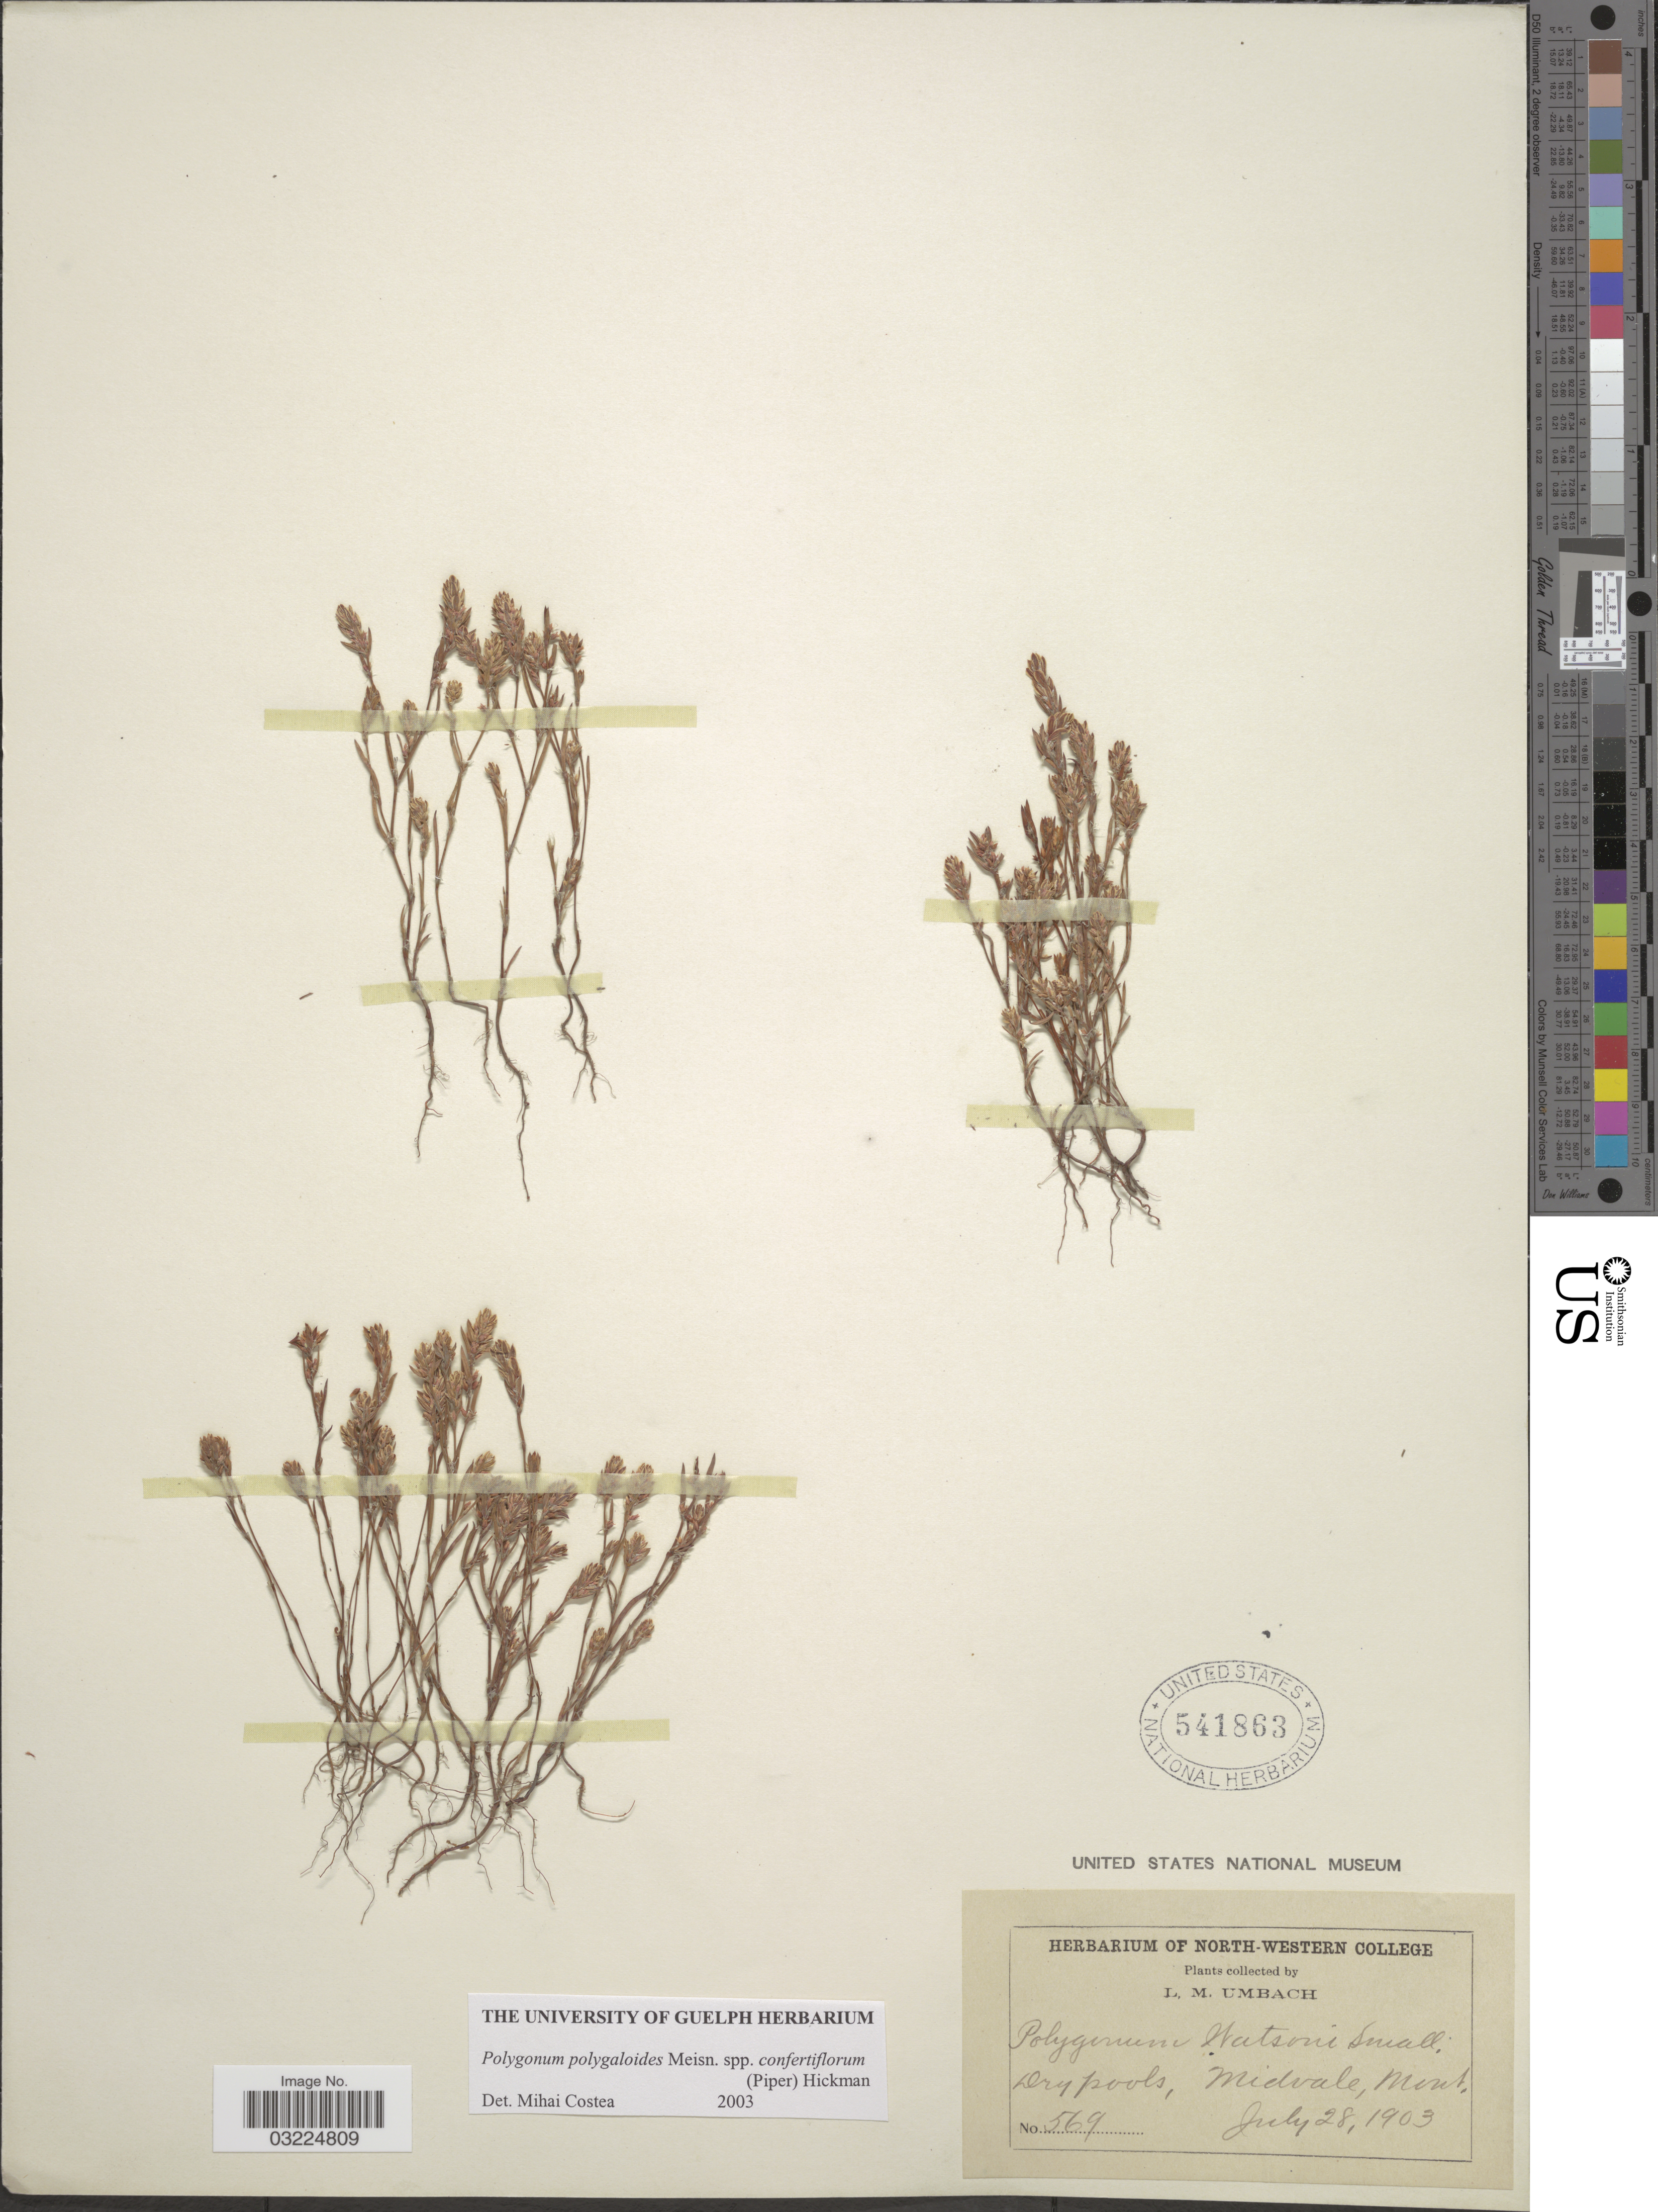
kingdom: Plantae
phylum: Tracheophyta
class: Magnoliopsida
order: Caryophyllales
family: Polygonaceae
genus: Polygonum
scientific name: Polygonum polygaloides subsp. confertiflorum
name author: (Nutt. ex Piper) Hickman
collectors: L. M. Umbach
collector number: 569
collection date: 1903-07-28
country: United States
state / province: Montana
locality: Midvale.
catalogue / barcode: US 541863